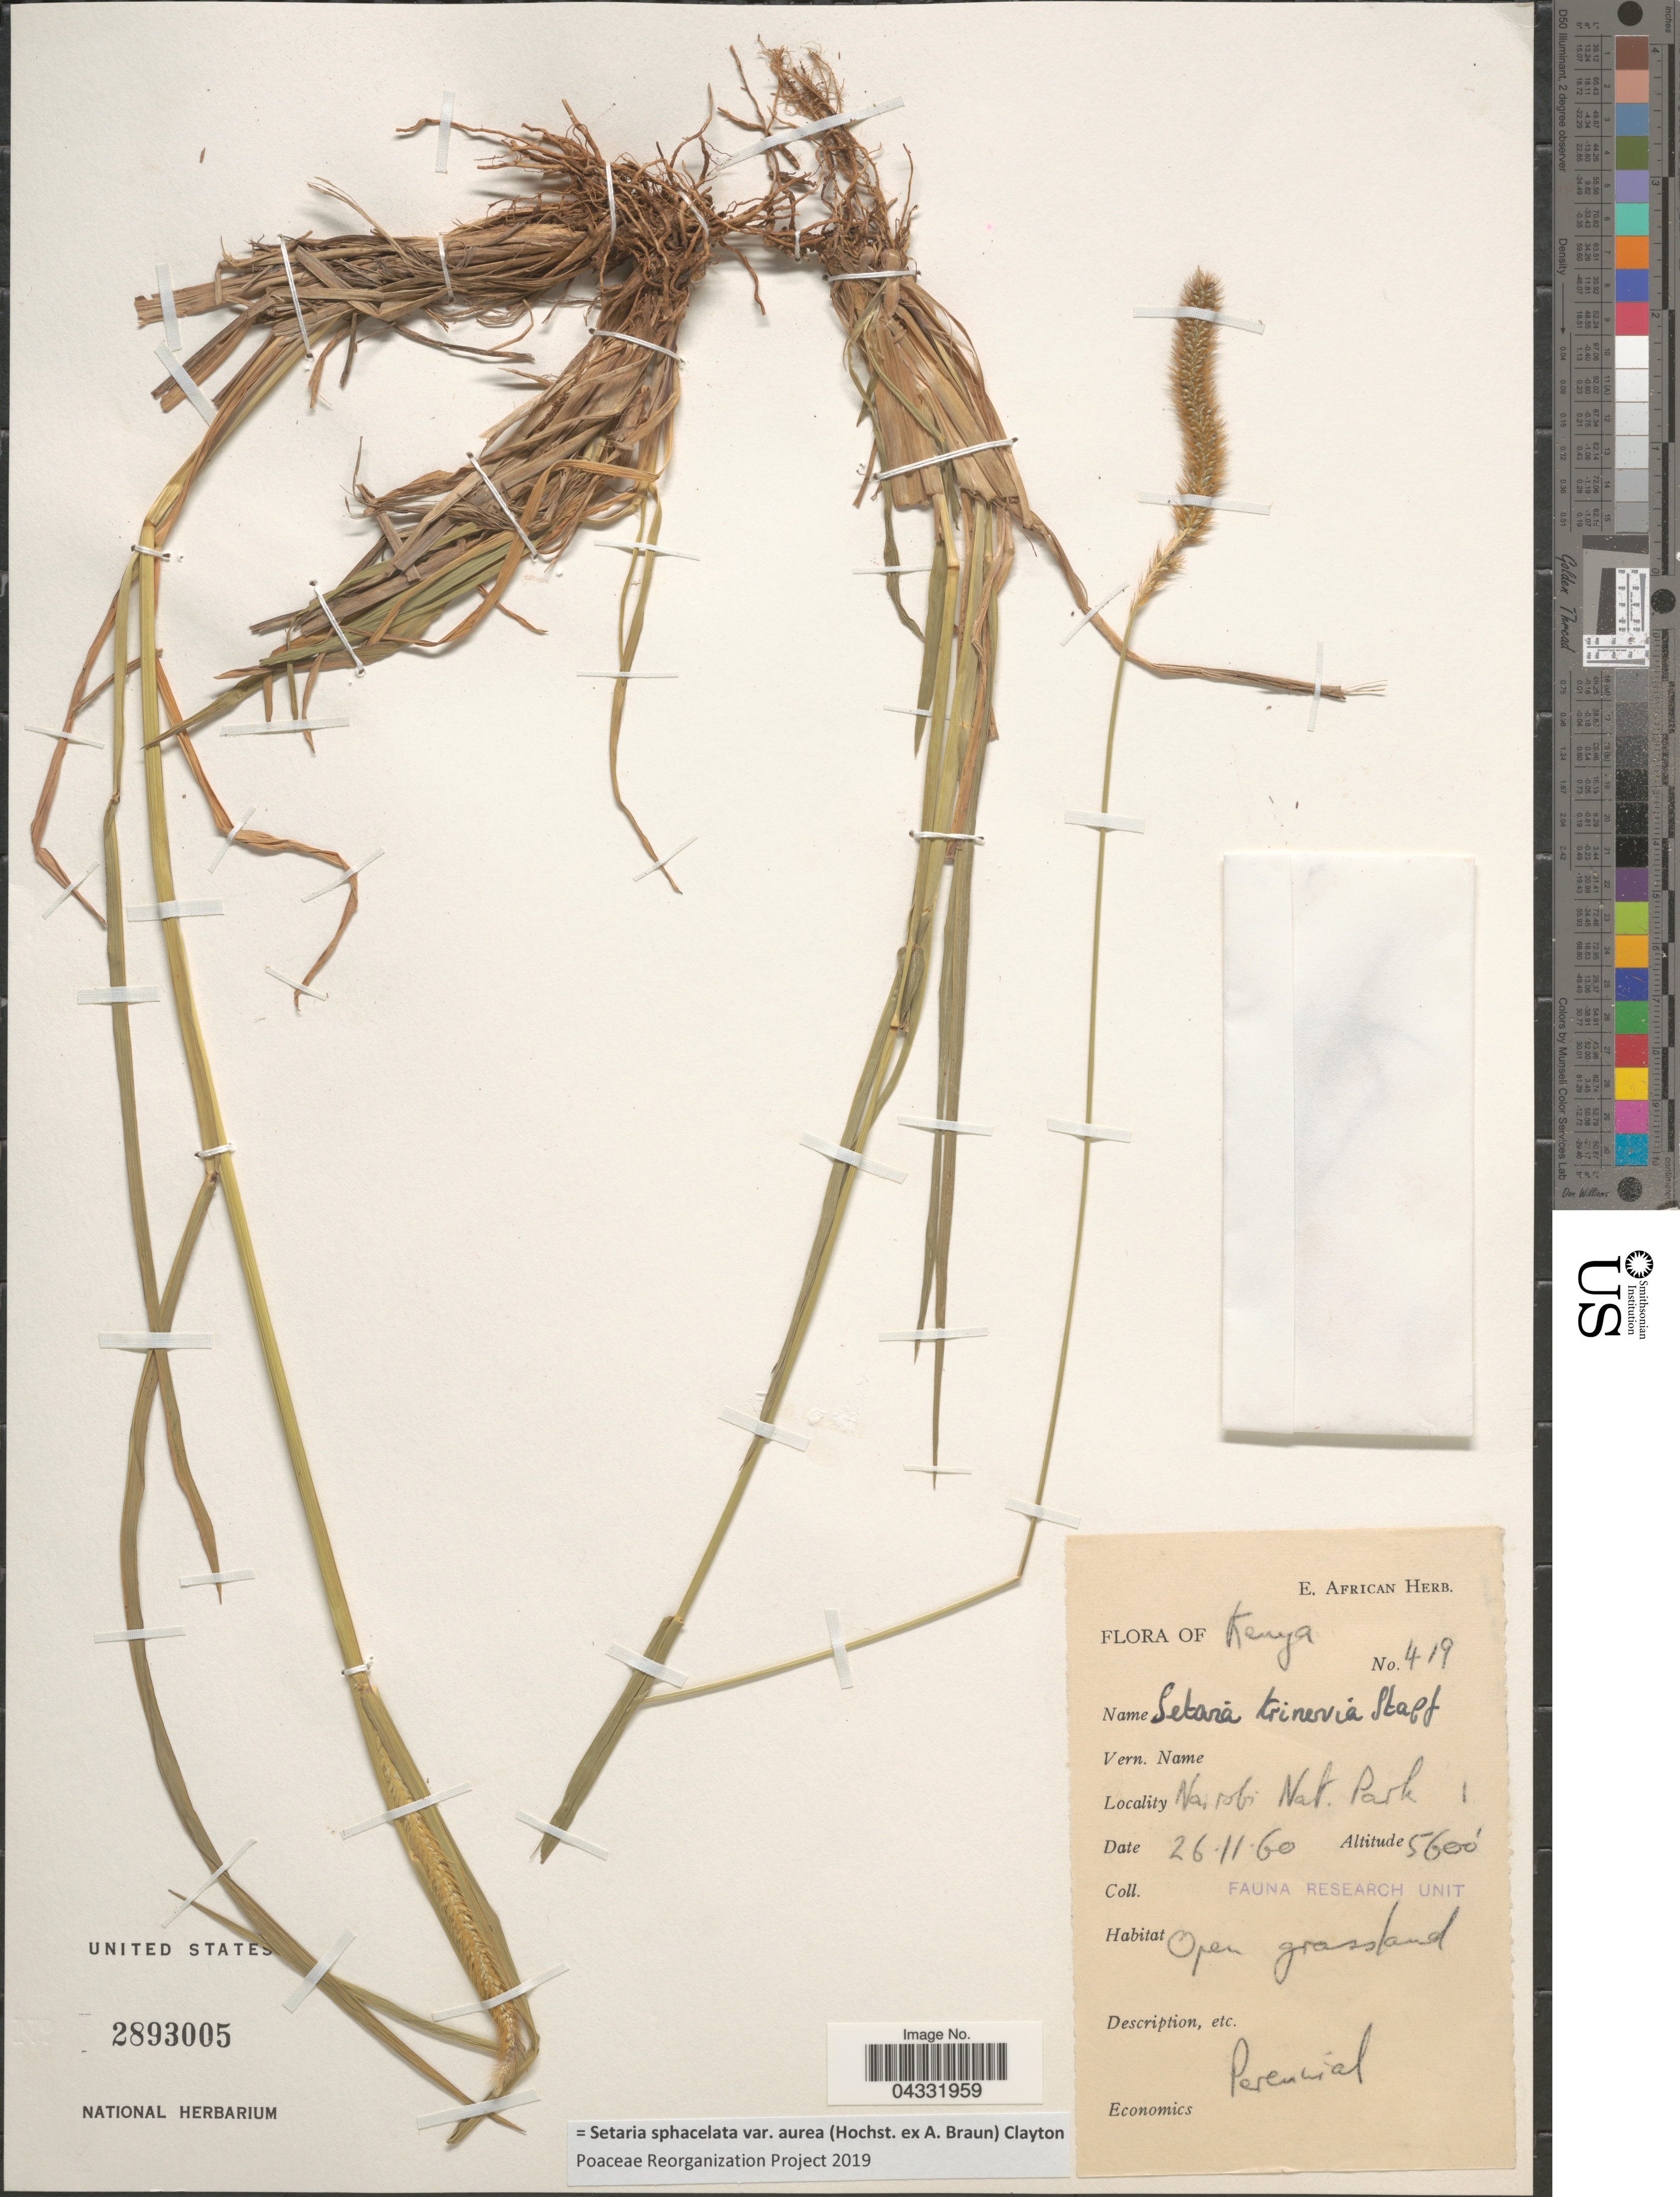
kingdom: Plantae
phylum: Tracheophyta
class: Liliopsida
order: Poales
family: Poaceae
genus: Setaria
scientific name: Setaria sphacelata var. aurea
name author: (Hochst. ex A. Braun) Clayton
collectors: Fauna Research Unit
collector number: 419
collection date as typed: Transcribed d/m/y: 26/11/60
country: Kenya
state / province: Nairobi Area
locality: Nairobi Nat. Park.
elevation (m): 1707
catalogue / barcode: US 2893005